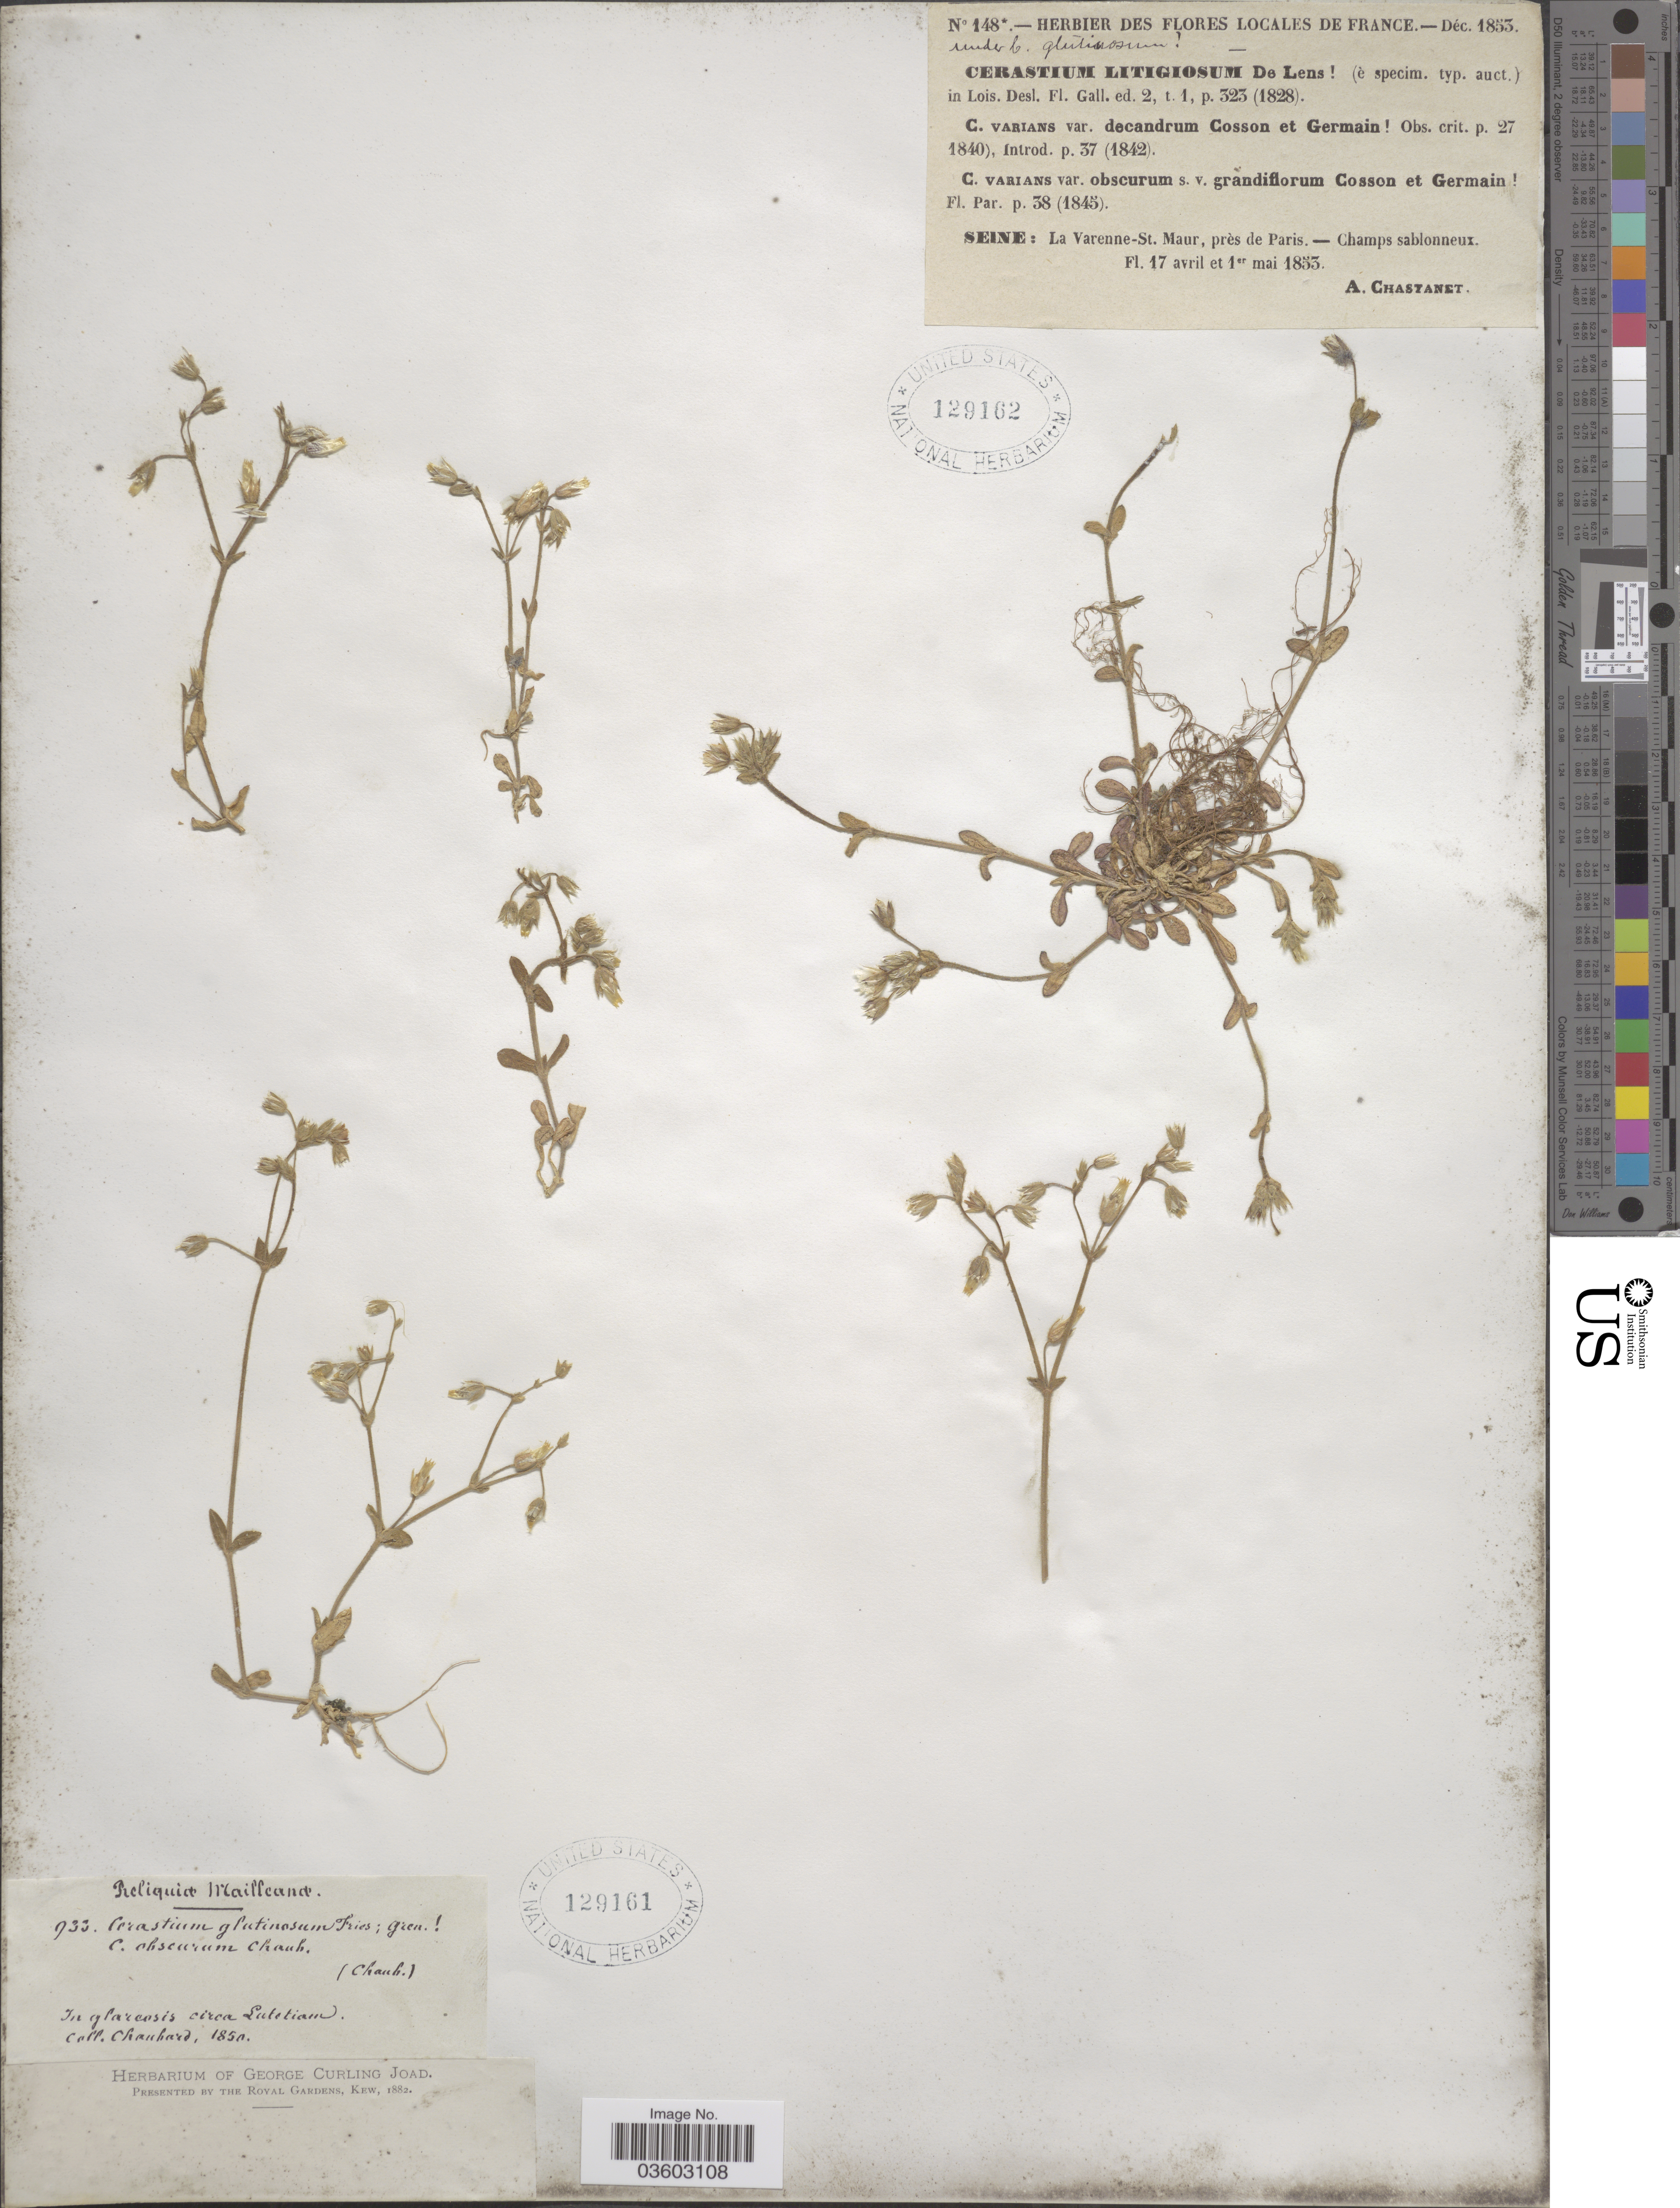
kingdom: Plantae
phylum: Tracheophyta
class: Magnoliopsida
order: Caryophyllales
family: Caryophyllaceae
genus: Cerastium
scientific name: Cerastium glutinosum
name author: Fr. a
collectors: Chaubard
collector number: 933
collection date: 1850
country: France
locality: In glareosis circa Lutetiam.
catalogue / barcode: US 129161-2